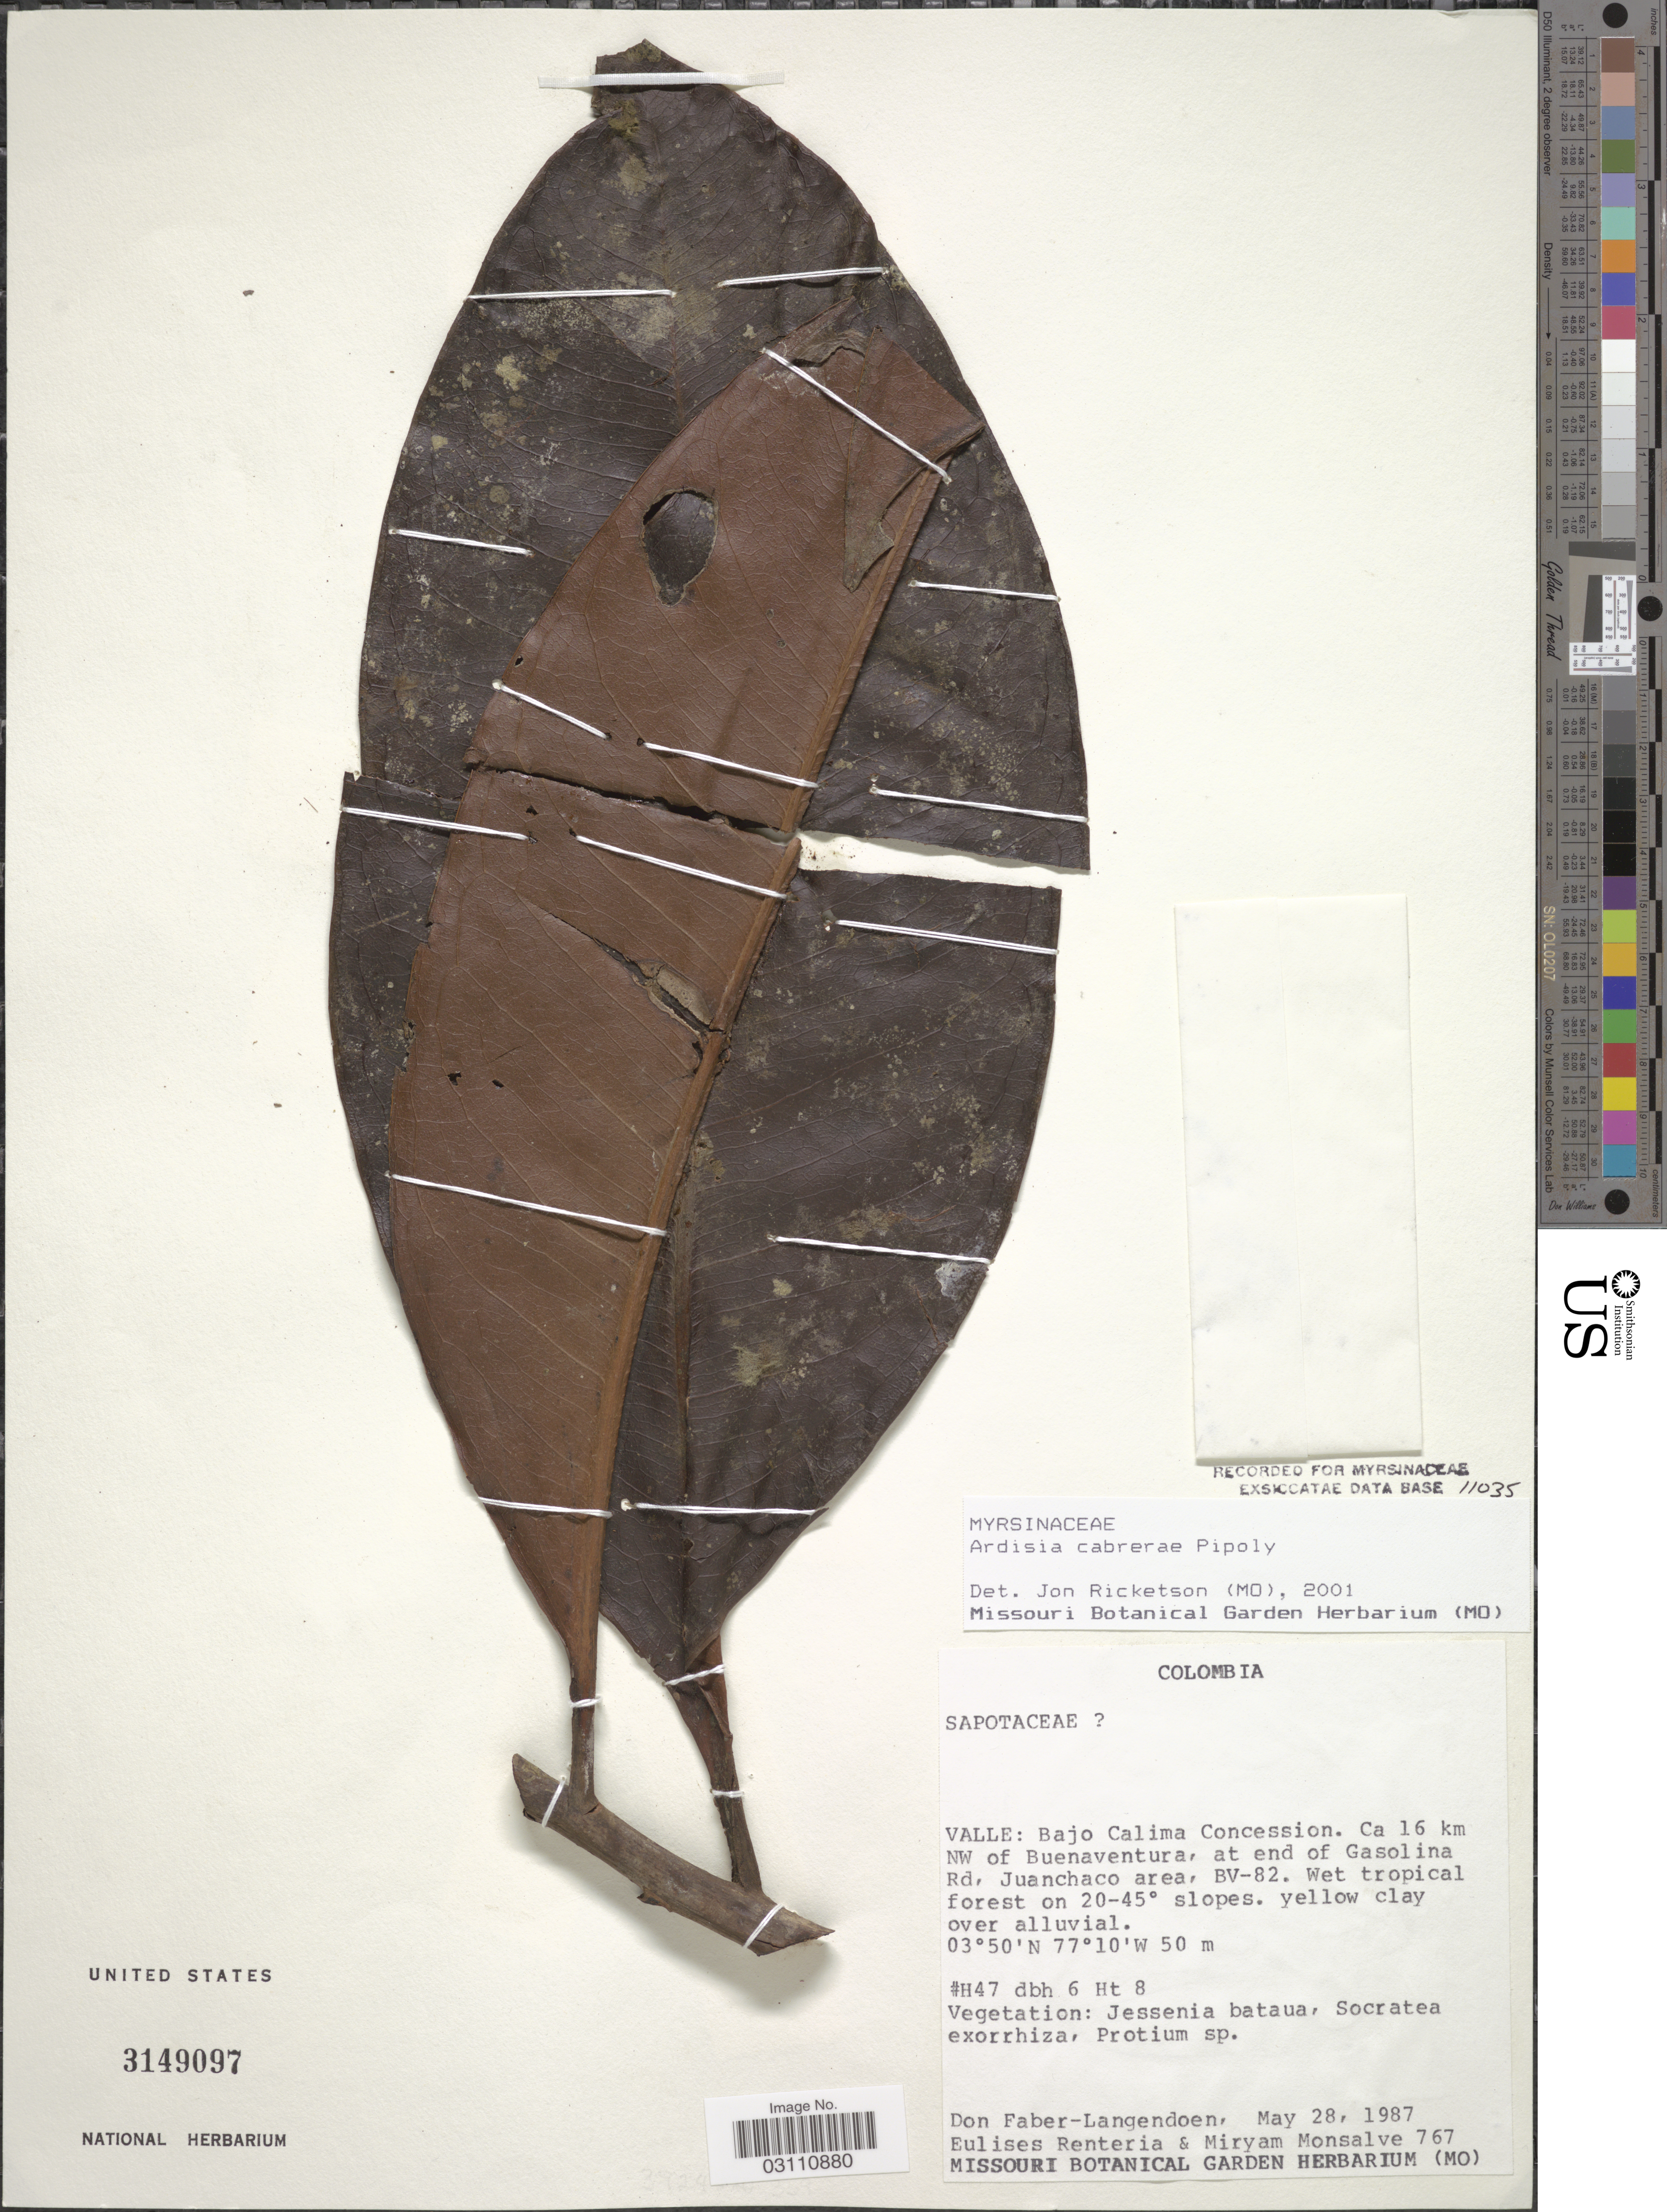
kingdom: Plantae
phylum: Tracheophyta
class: Magnoliopsida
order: Ericales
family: Primulaceae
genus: Ardisia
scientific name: Ardisia cabrerae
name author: Pipoly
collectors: D. Faber-Langendoen, E. Renteria & M. Monsalve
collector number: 767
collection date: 1987-05-28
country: Colombia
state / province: Valle del Cauca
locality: Valle: Bajo Calima Concession. Ca 16 km NW of Buenaventura, at end of Gasolina Rd, Juanchaco area, BV-82.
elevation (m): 50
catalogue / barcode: US 3149097